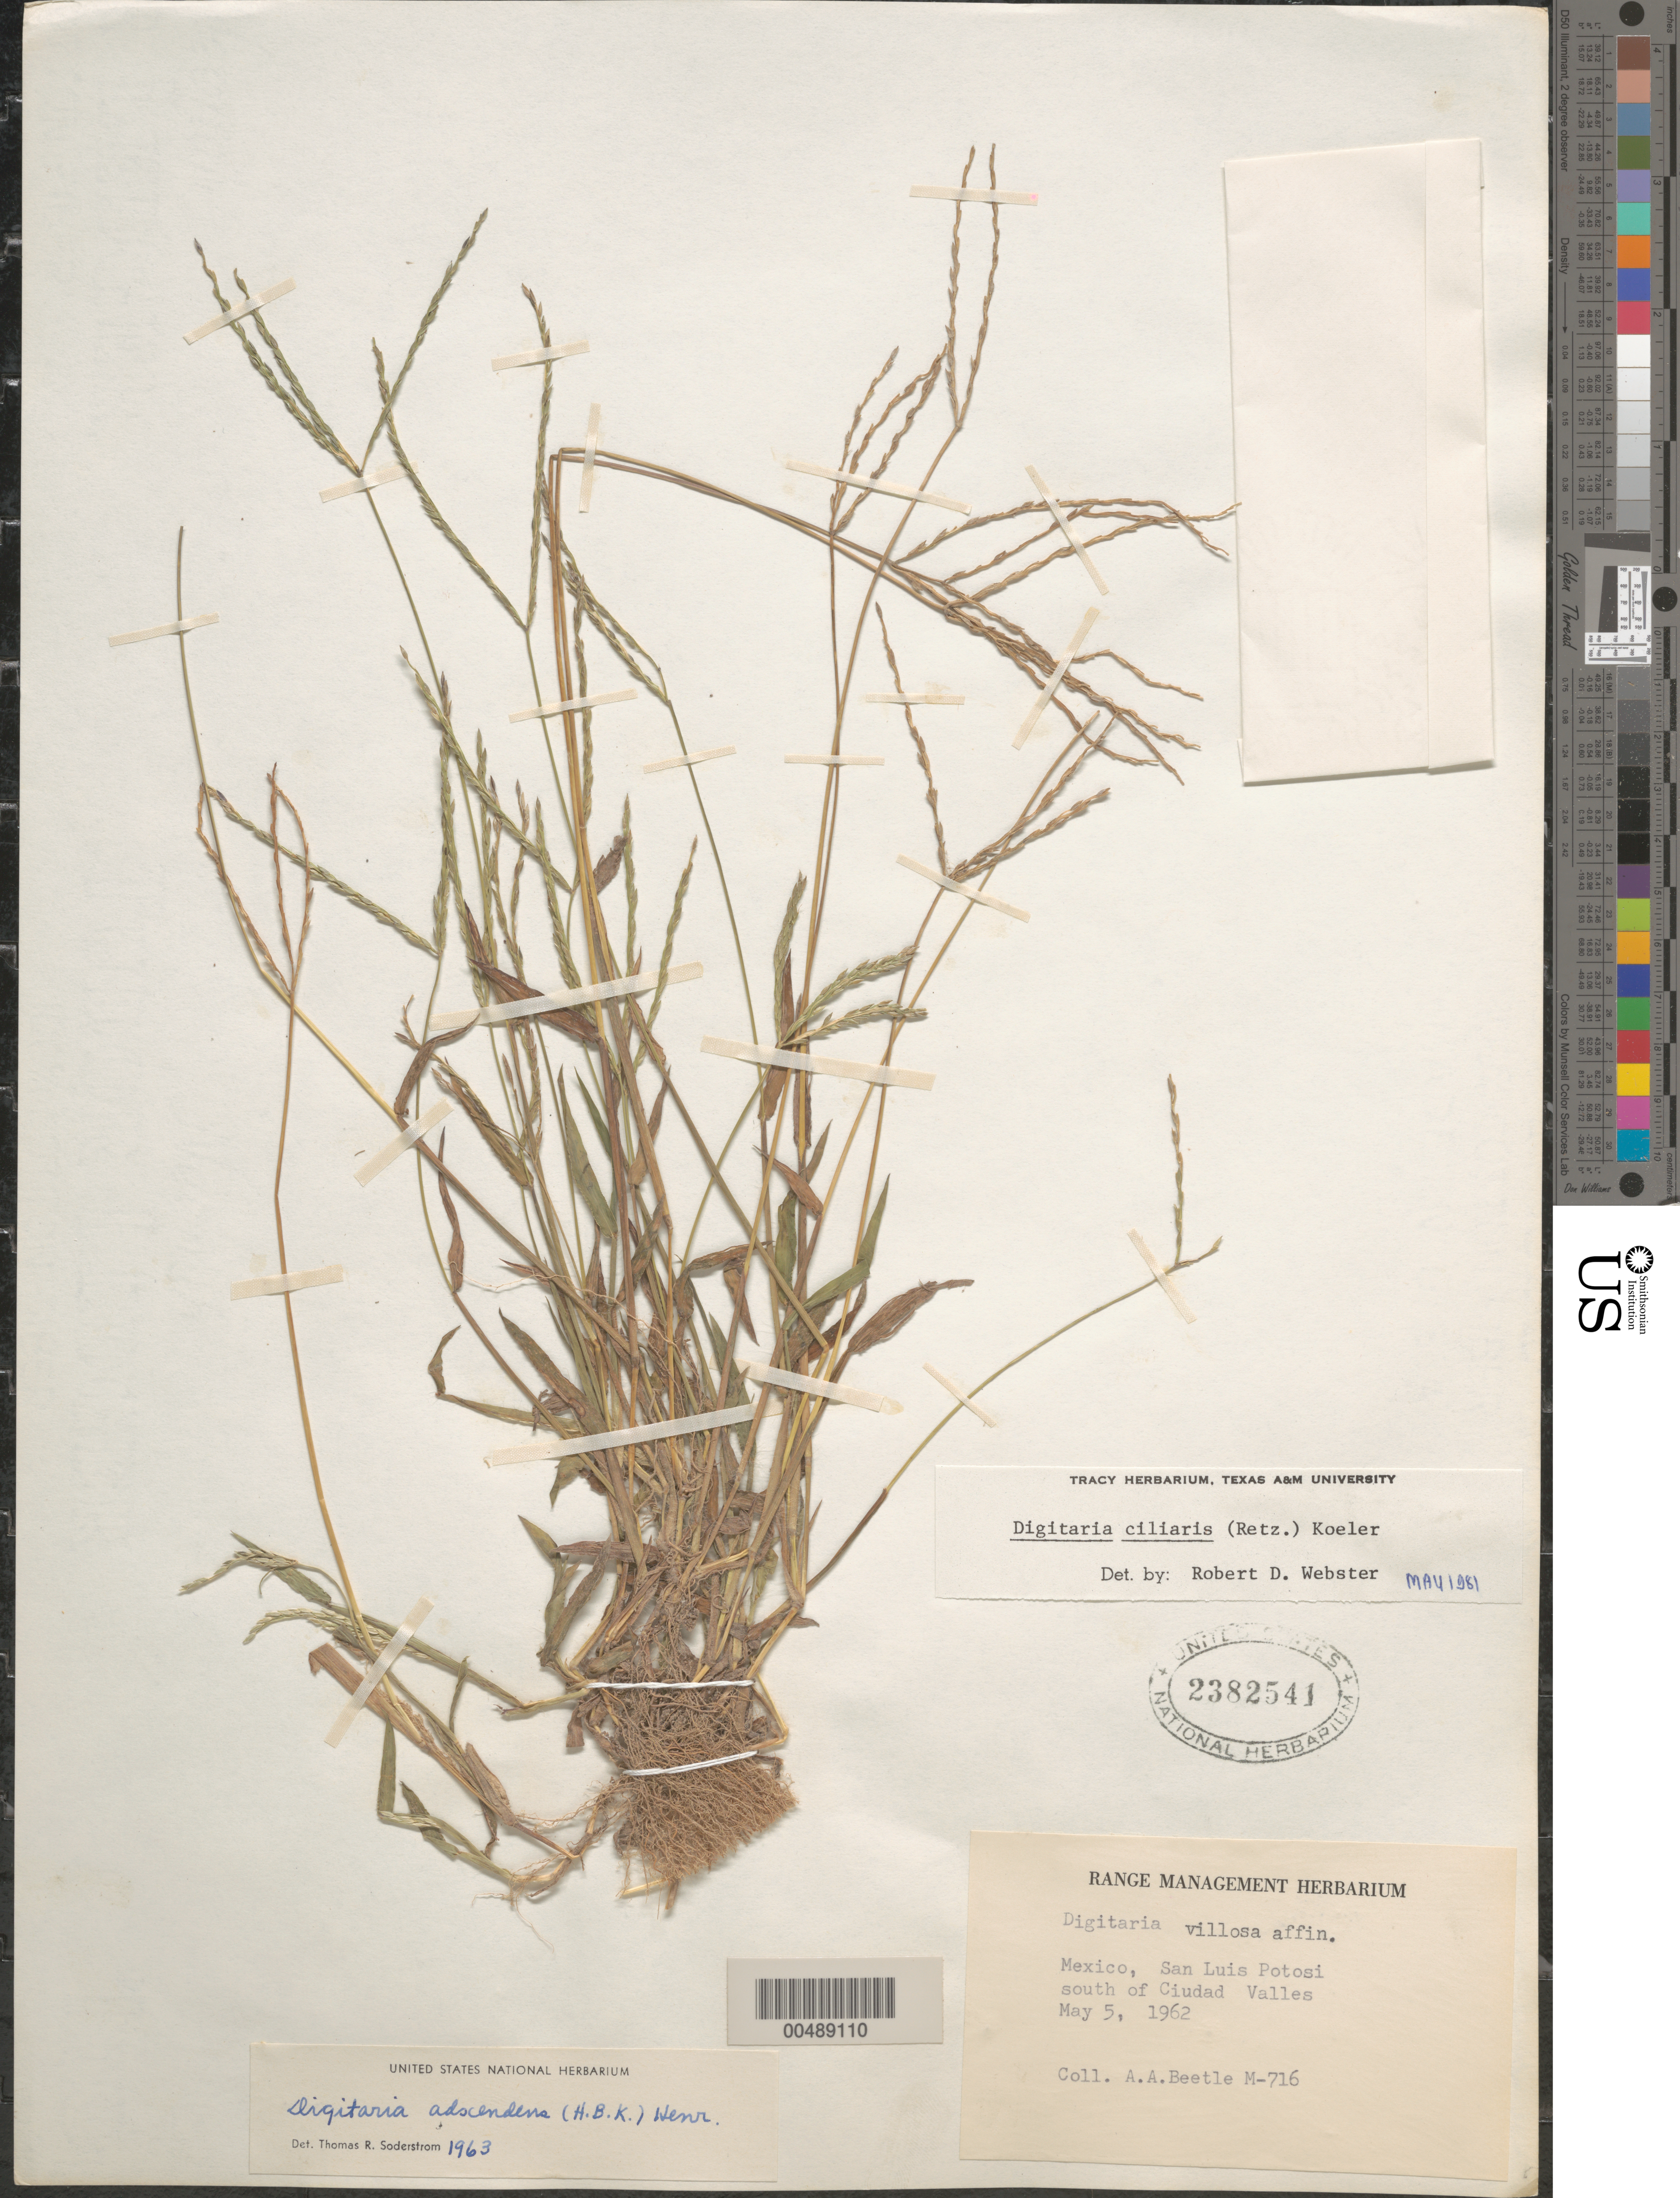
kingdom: Plantae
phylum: Tracheophyta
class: Liliopsida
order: Poales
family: Poaceae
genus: Digitaria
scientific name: Digitaria ciliaris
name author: (Retz.) Koeler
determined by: Webster, Robert D.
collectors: A. A. Beetle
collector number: M-716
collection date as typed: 5 May 1962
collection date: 1962-05-05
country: Mexico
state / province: San Luis Potosi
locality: S of Ciudad Valles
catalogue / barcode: US 2382541